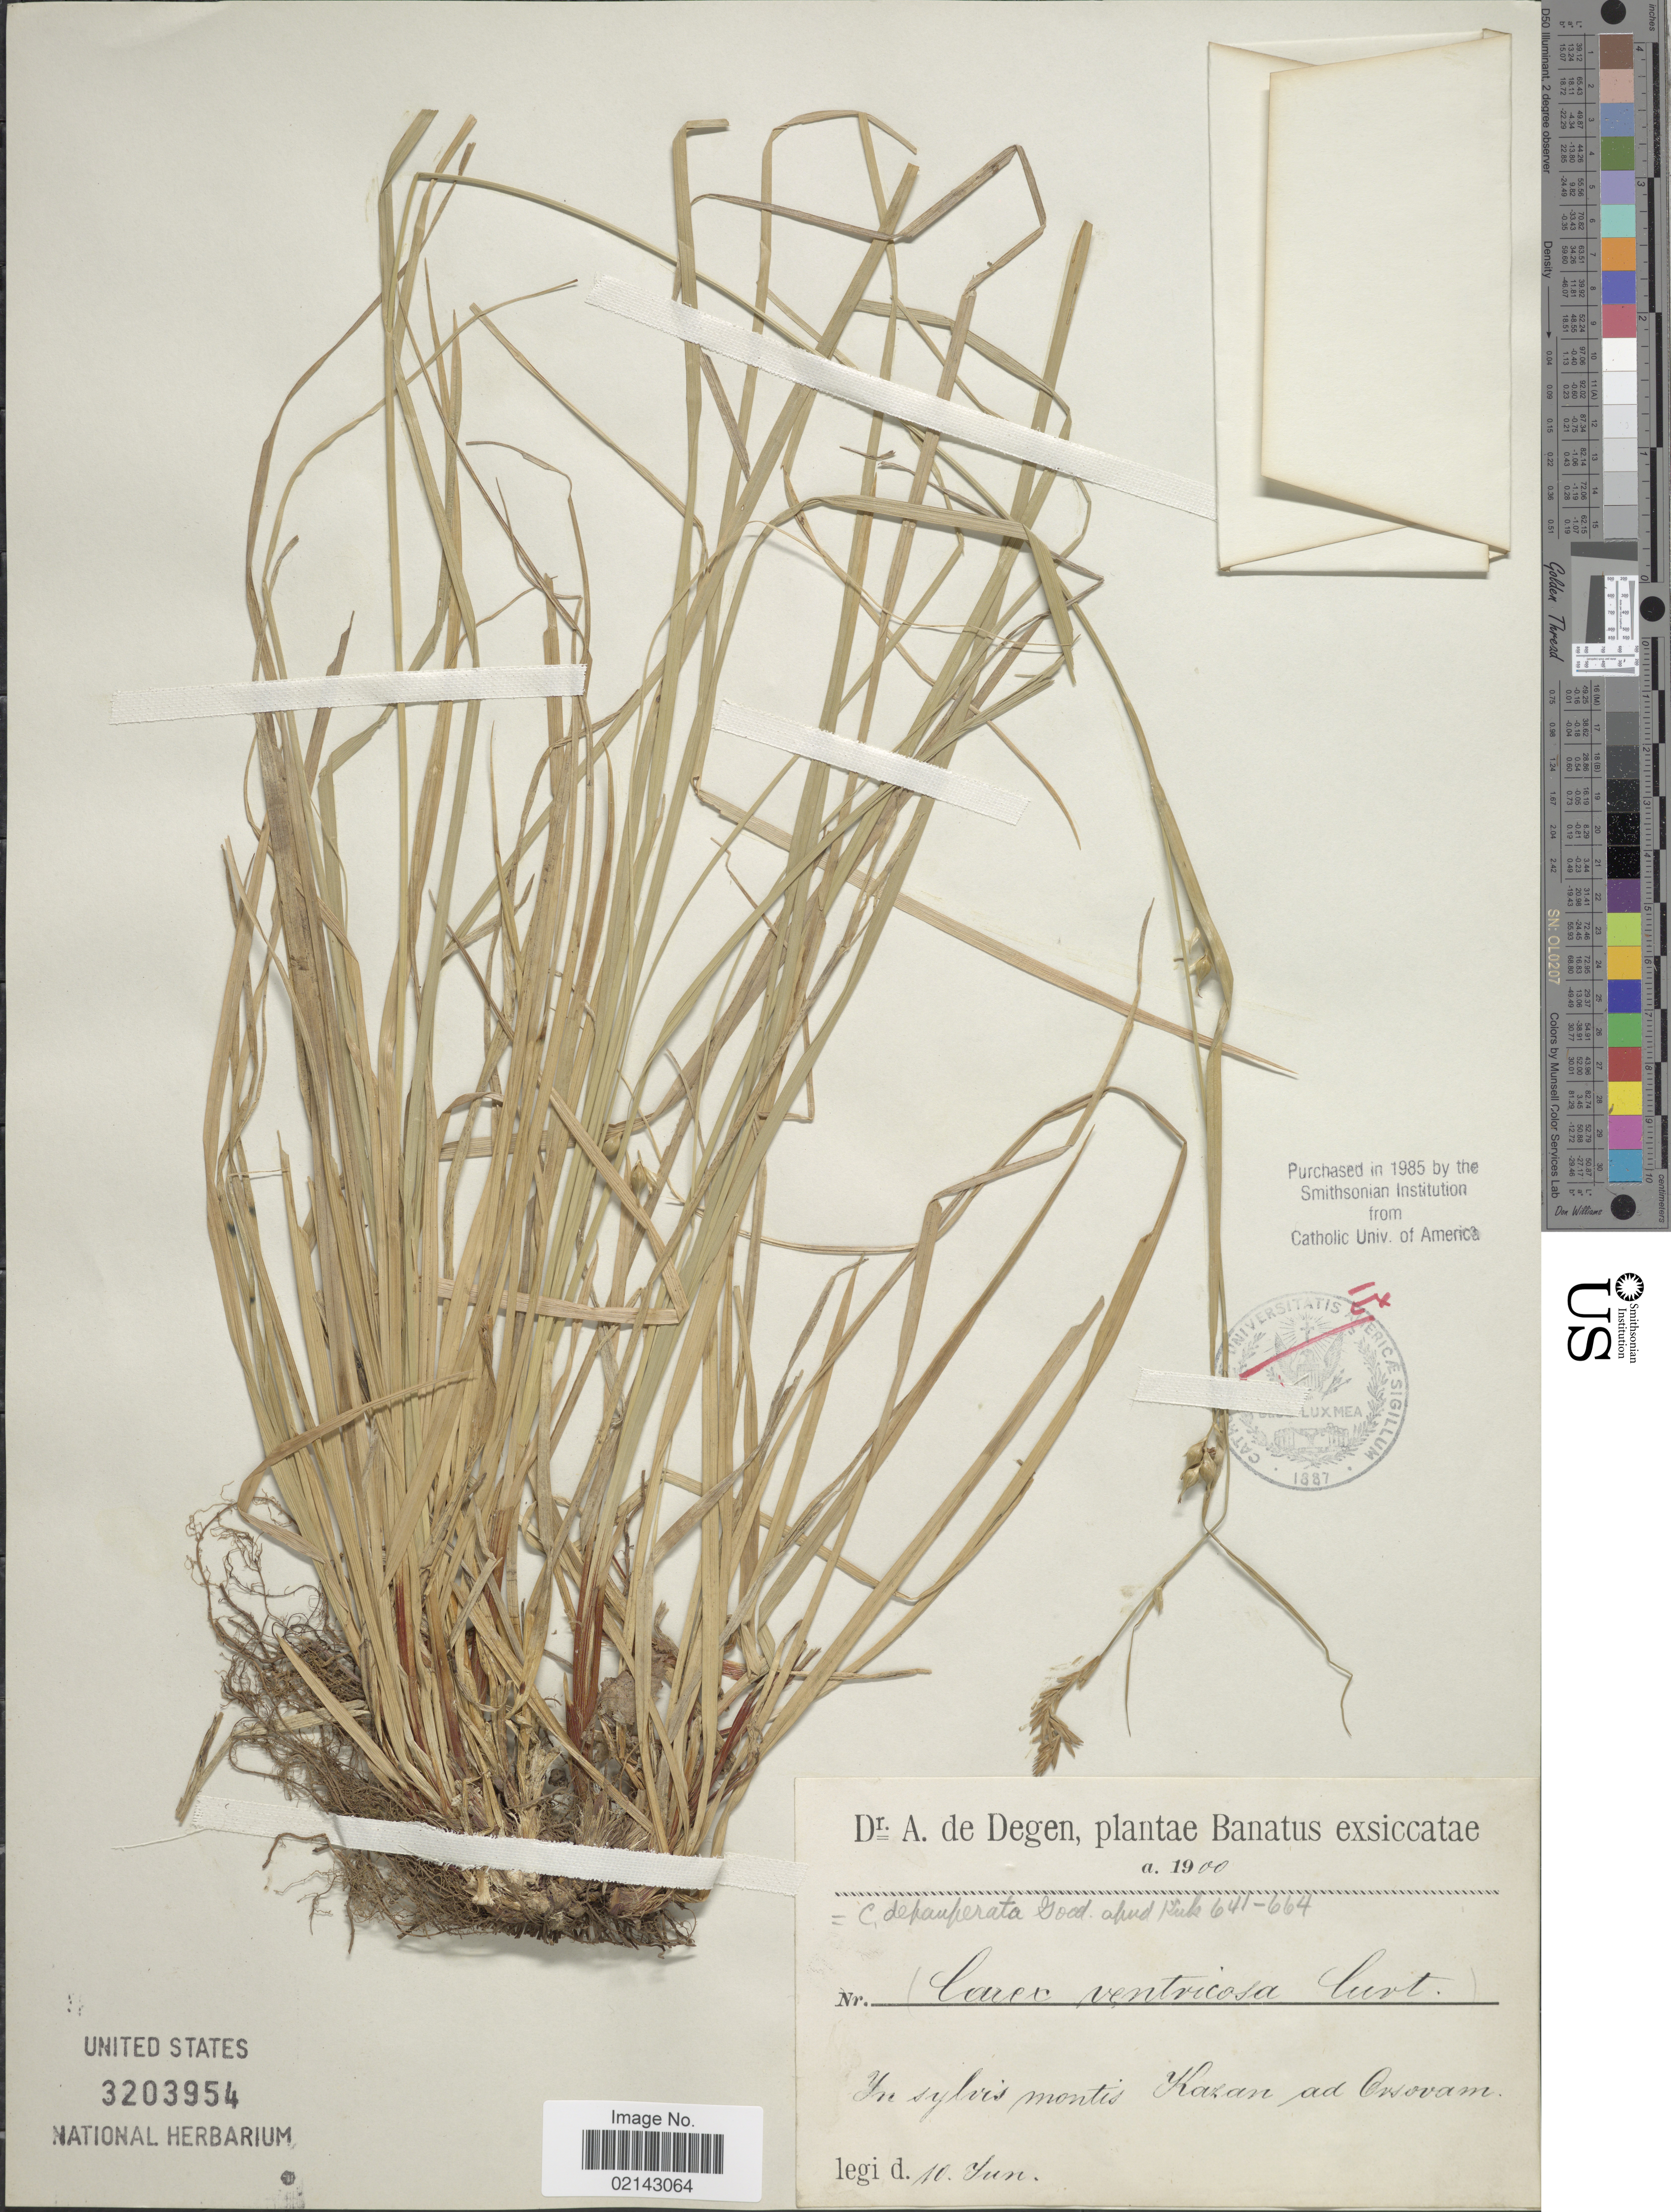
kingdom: Plantae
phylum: Tracheophyta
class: Liliopsida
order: Poales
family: Cyperaceae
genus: Carex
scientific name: Carex depauperata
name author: Curtis ex Woodw.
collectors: A. von Degen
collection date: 1900-06-10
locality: Banatus. In sylvis montis Kazan ad Crdovam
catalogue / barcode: US 3203954